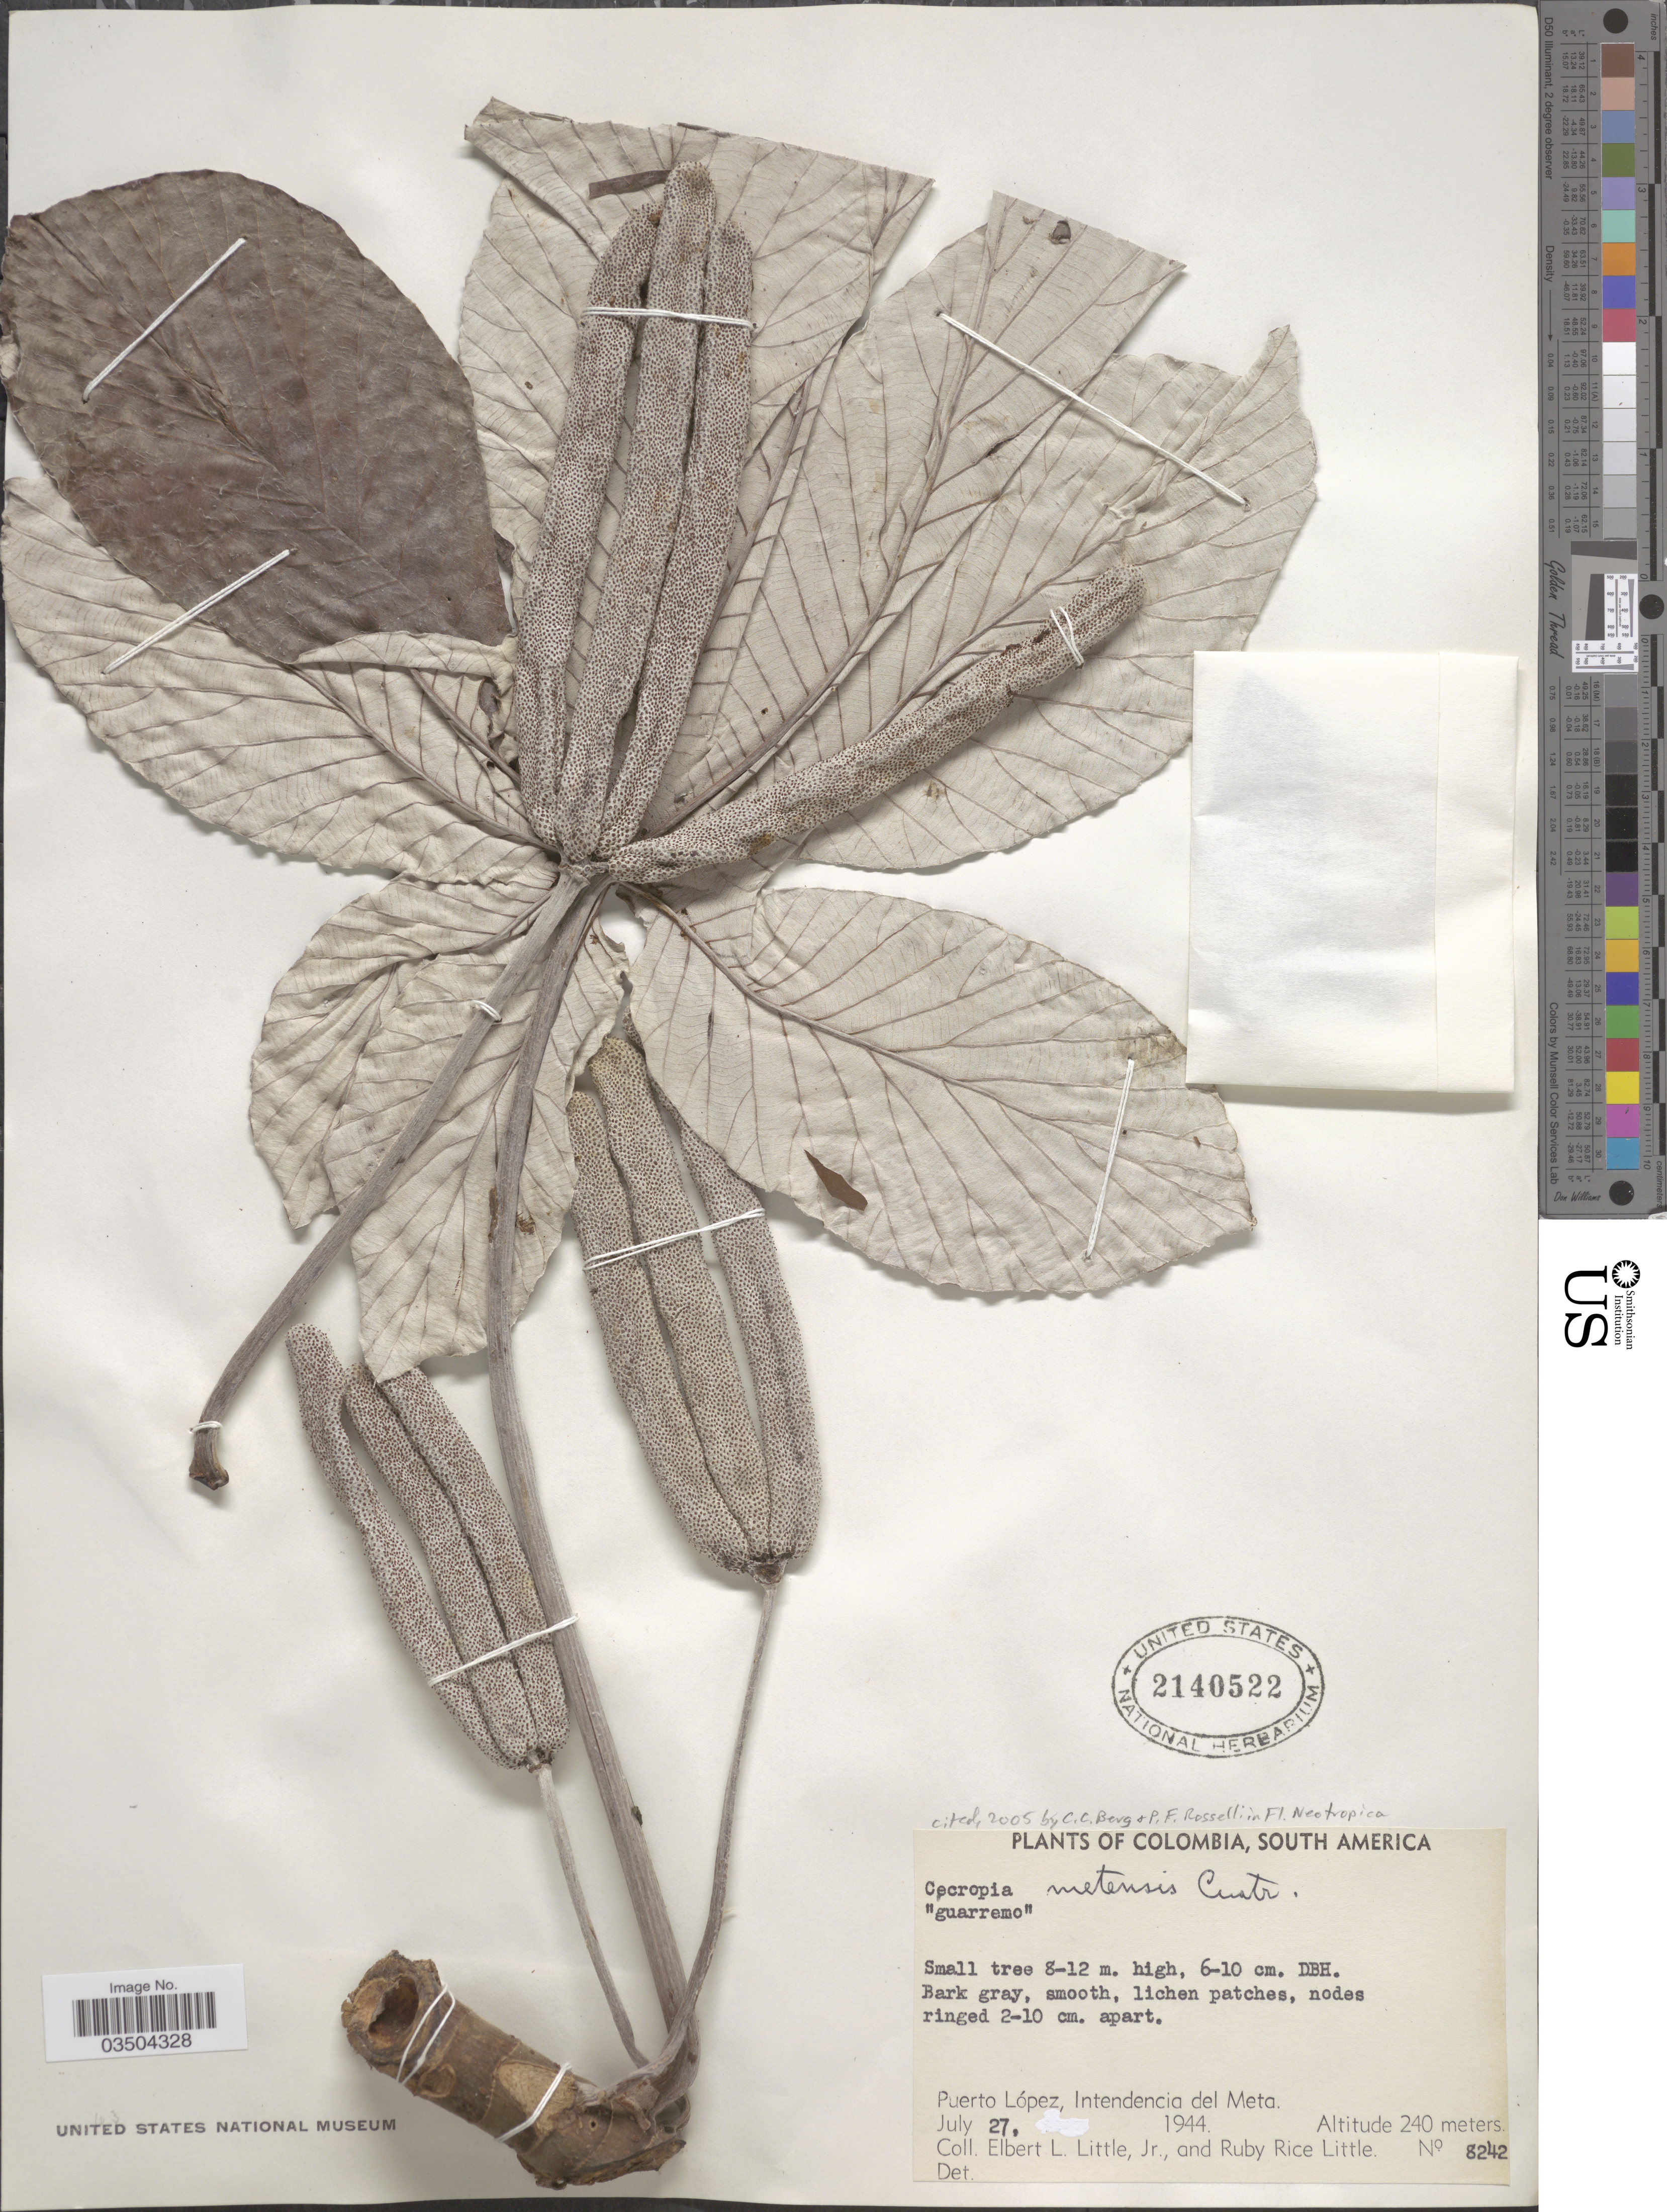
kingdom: Plantae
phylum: Tracheophyta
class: Magnoliopsida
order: Rosales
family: Urticaceae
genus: Cecropia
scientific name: Cecropia metensis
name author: Cuatrec.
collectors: E. L. Little & R. R. Little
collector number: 8242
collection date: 1944-07-27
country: Colombia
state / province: Meta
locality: Puerto López, Intendencia del Meta.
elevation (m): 240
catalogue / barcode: US 2140522